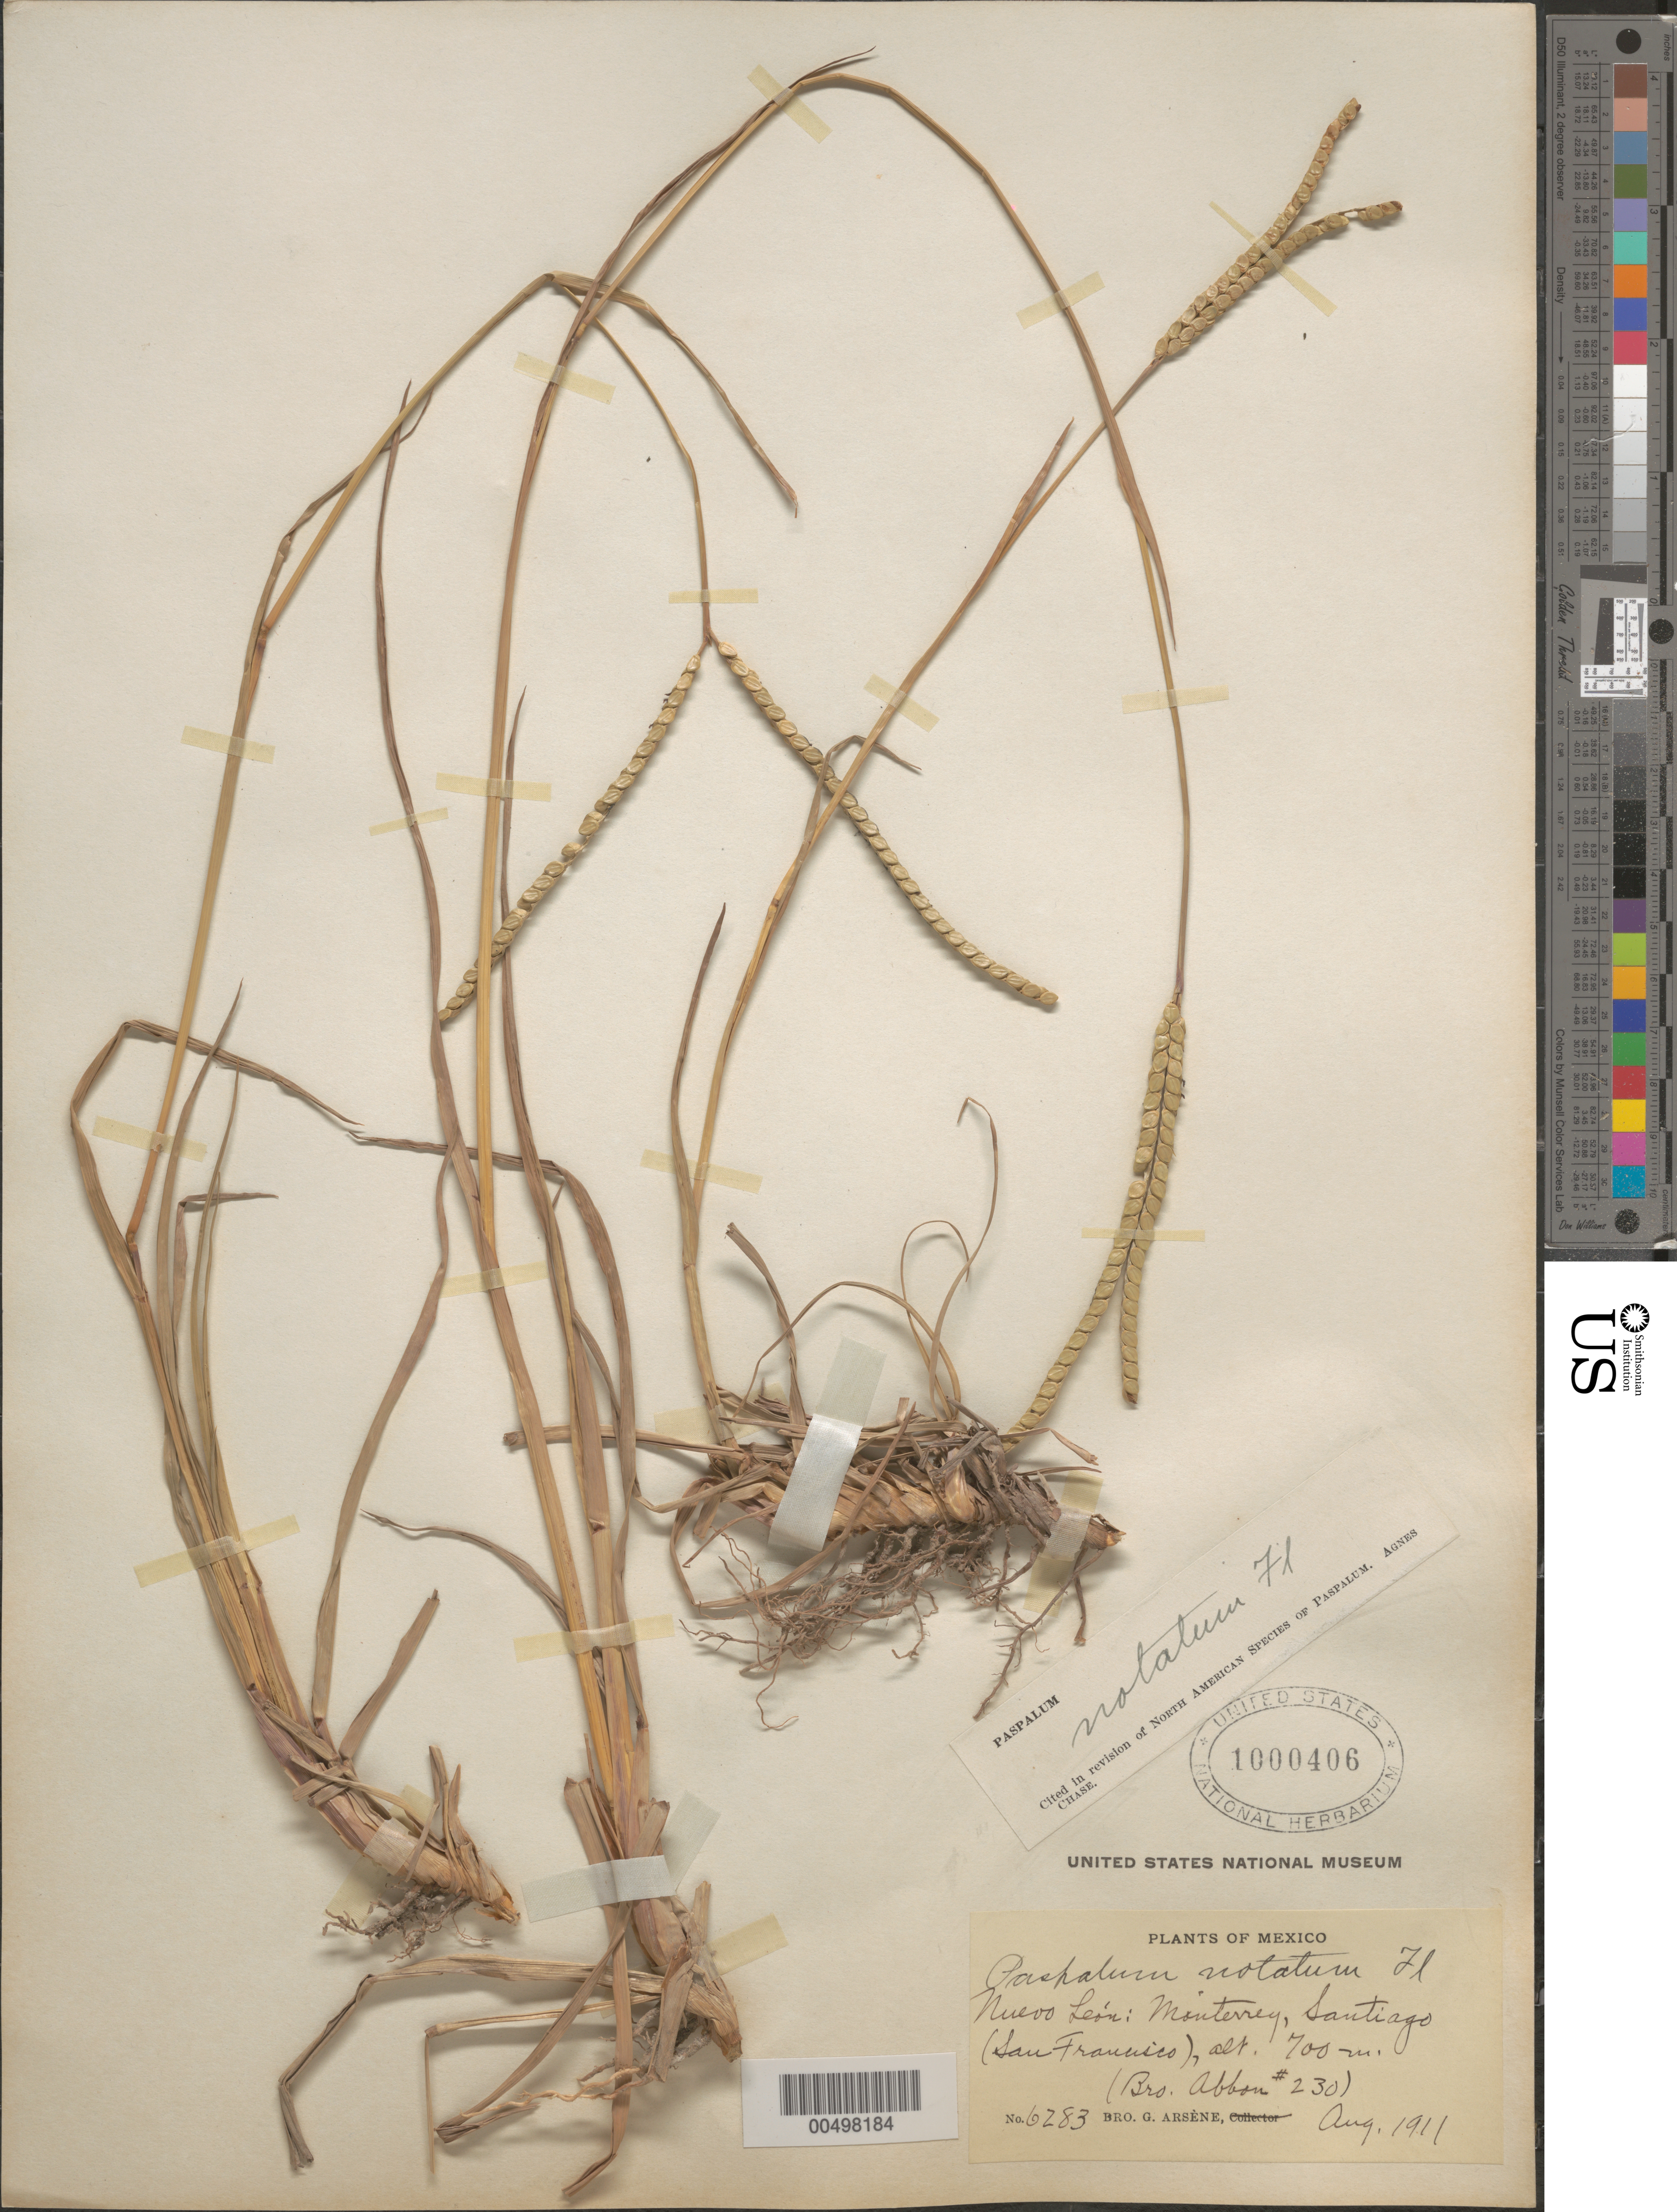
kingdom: Plantae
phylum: Tracheophyta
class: Liliopsida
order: Poales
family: Poaceae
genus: Paspalum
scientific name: Paspalum notatum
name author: Flüggé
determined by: Chase, [M.] Agnes, (US)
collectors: Bro. Abbon & Bro. G. Arsène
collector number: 230/6283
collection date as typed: Aug 1911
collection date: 1911-08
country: Mexico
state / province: Nuevo León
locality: Monterrey, Santiago (San Francisco)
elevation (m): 700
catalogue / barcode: US 1000406